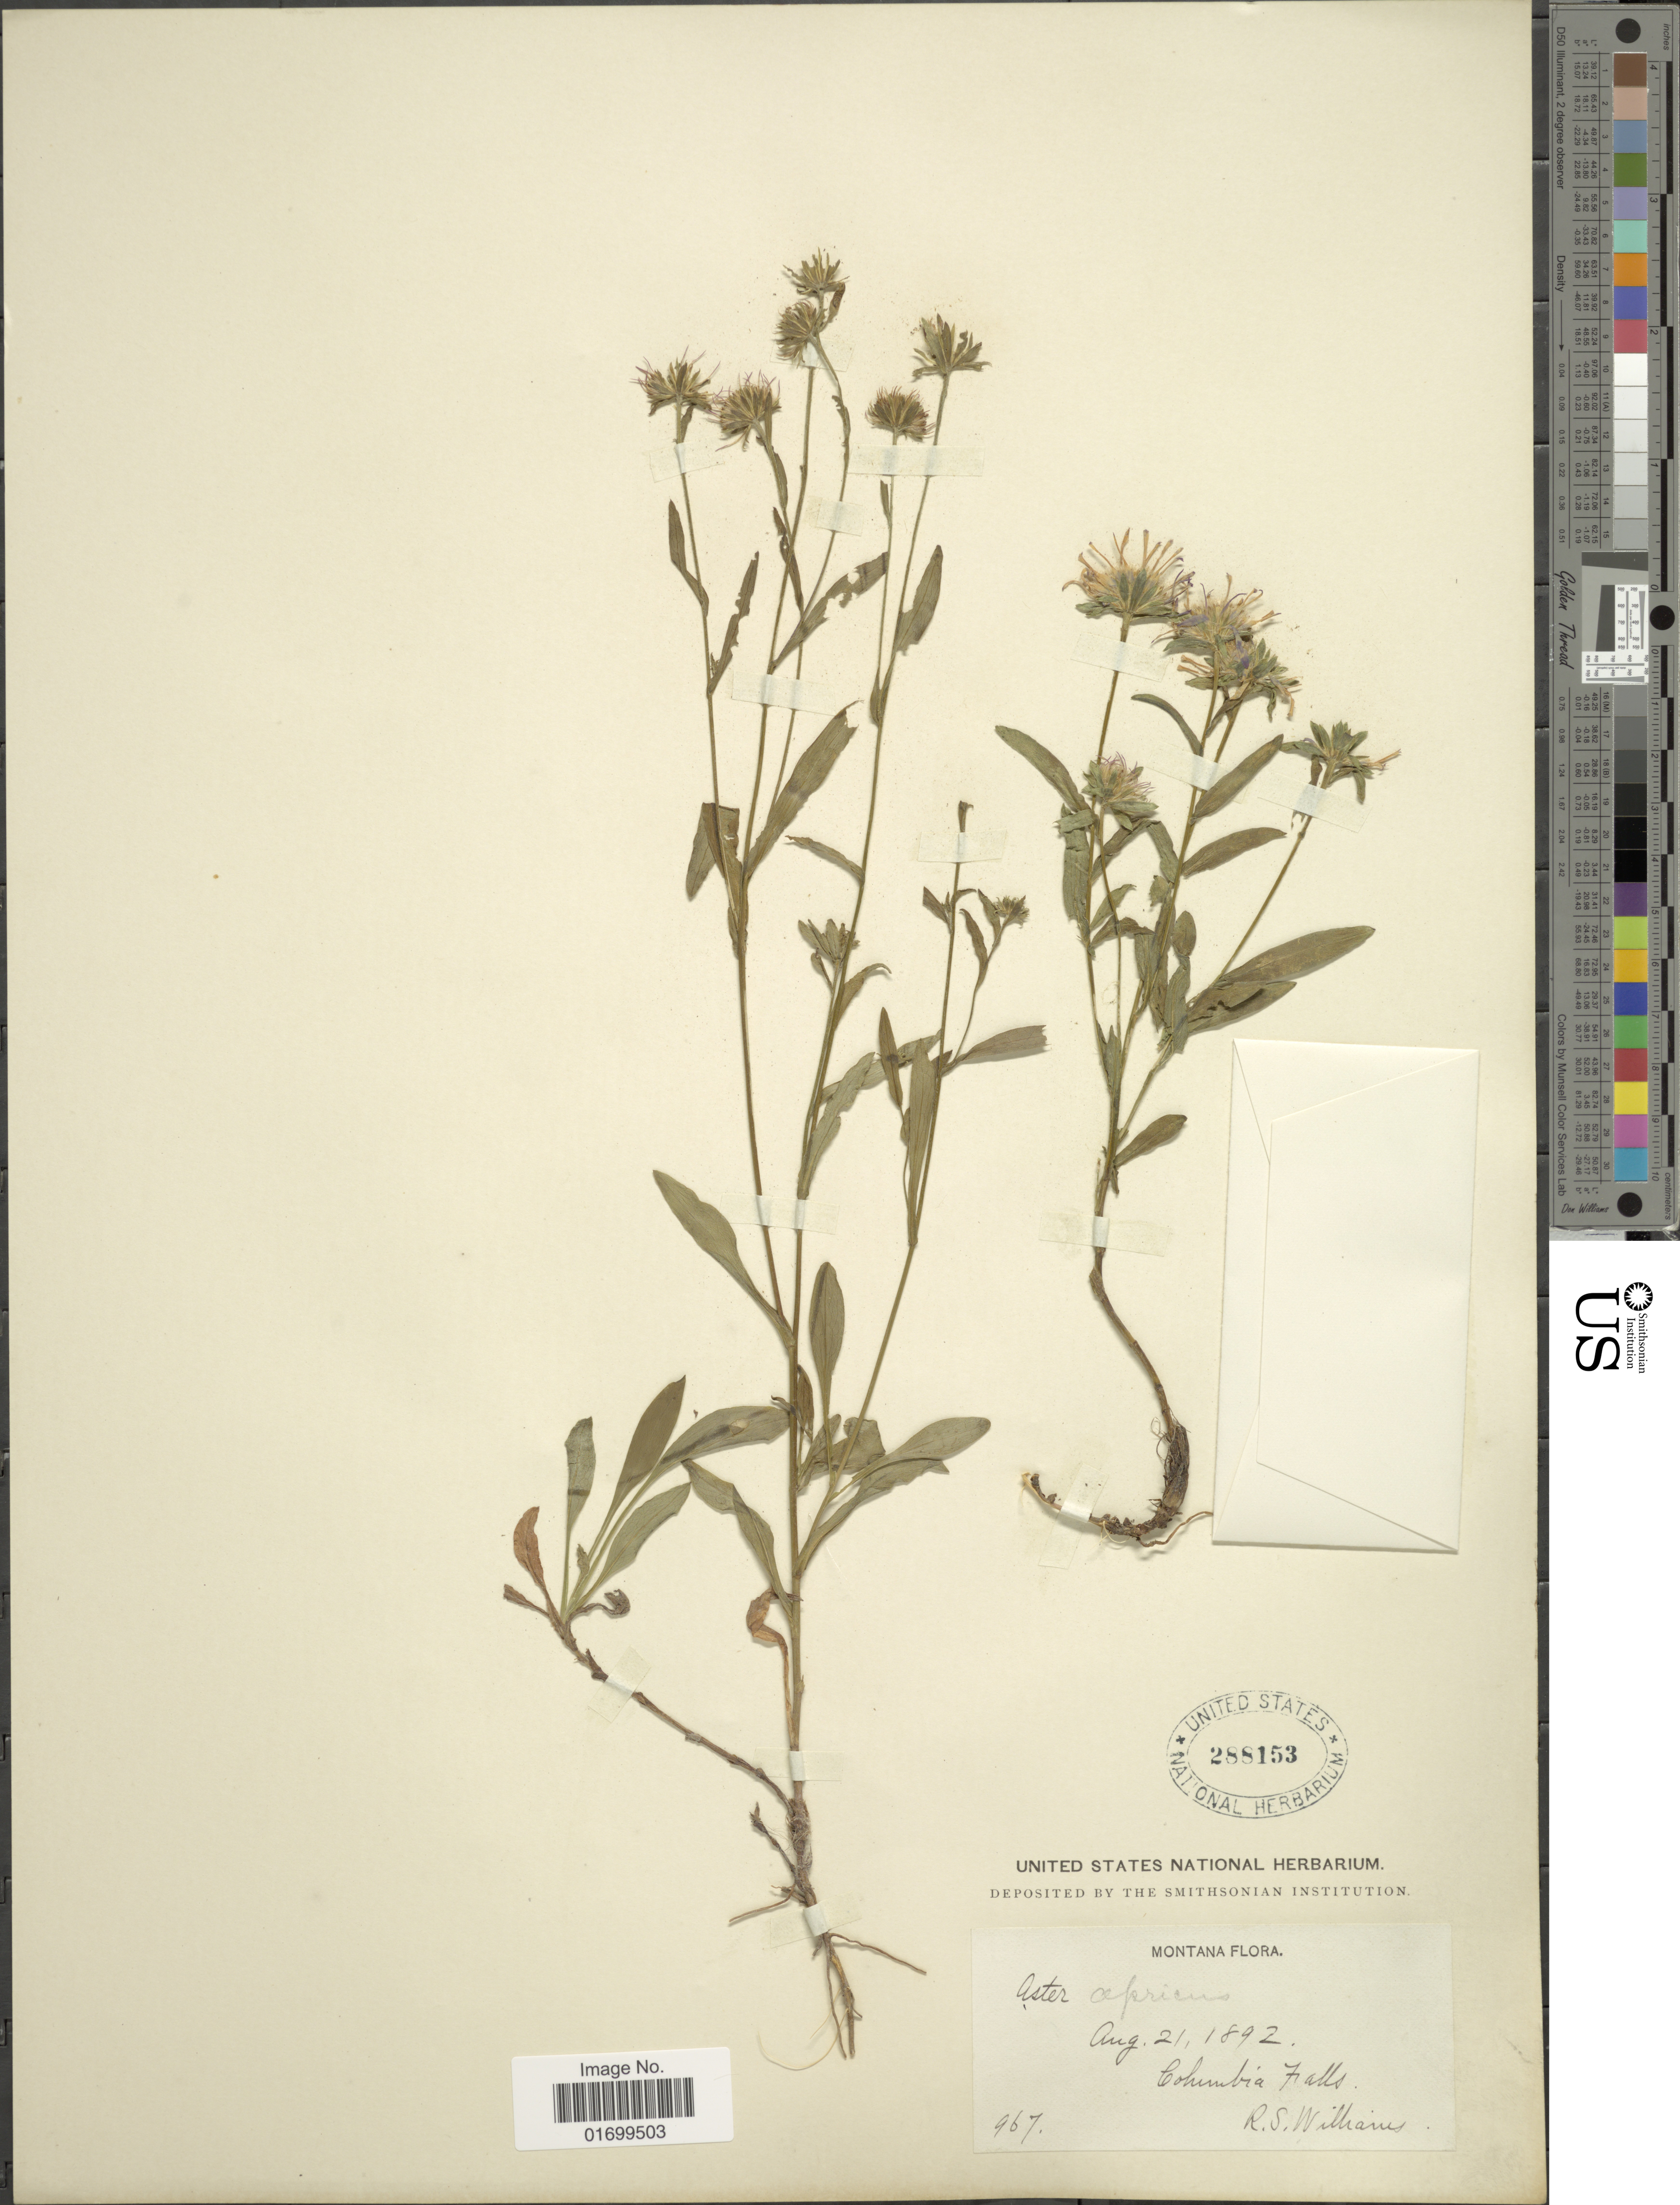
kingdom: Plantae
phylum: Tracheophyta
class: Magnoliopsida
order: Asterales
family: Asteraceae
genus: Aster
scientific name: Aster fulcratus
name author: Greene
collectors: R. S. Williams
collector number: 967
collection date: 1892-08-21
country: United States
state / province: Montana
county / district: Flathead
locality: Columbia Falls.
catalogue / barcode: US 288153